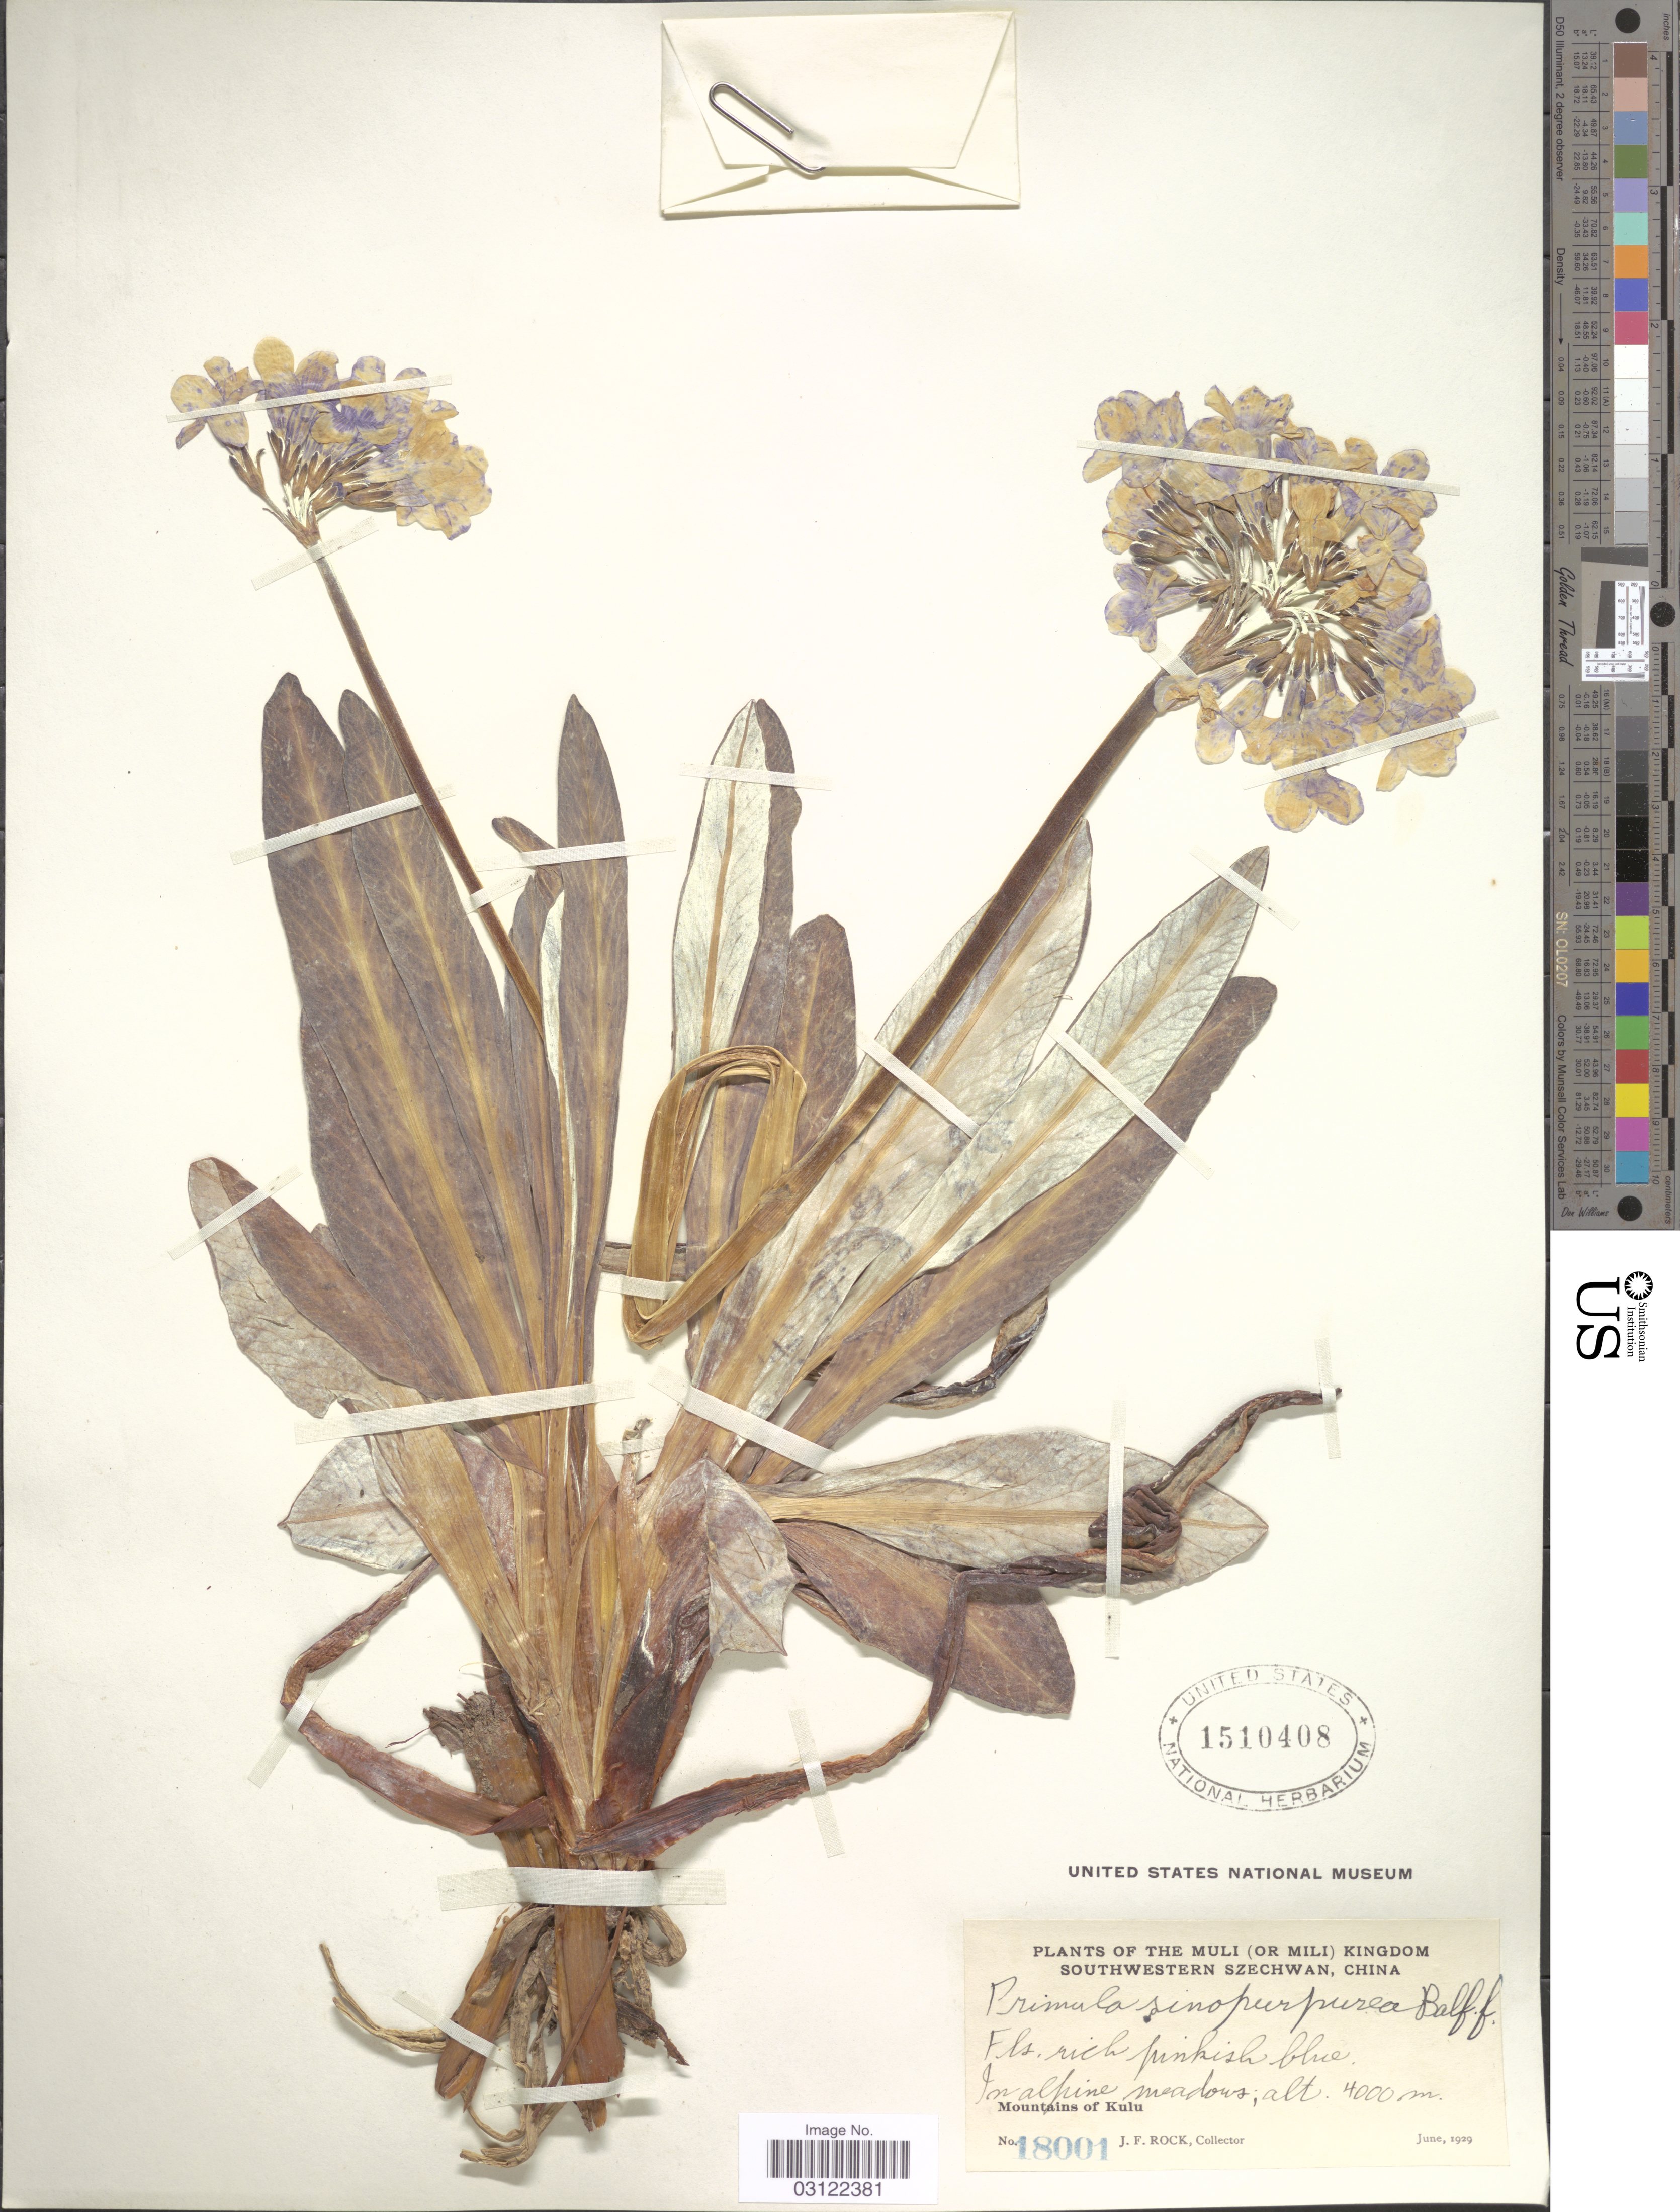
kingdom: Plantae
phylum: Tracheophyta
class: Magnoliopsida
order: Ericales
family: Primulaceae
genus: Primula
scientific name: Primula sinopurpurea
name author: Balf. f. ex Hutch.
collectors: J. Rock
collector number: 18001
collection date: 1929-06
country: China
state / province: Sichuan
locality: Muli (or Mili) Kingdom. Southwestern Szechwan. Mountains of Kulu.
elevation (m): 4000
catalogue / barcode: US 1510408